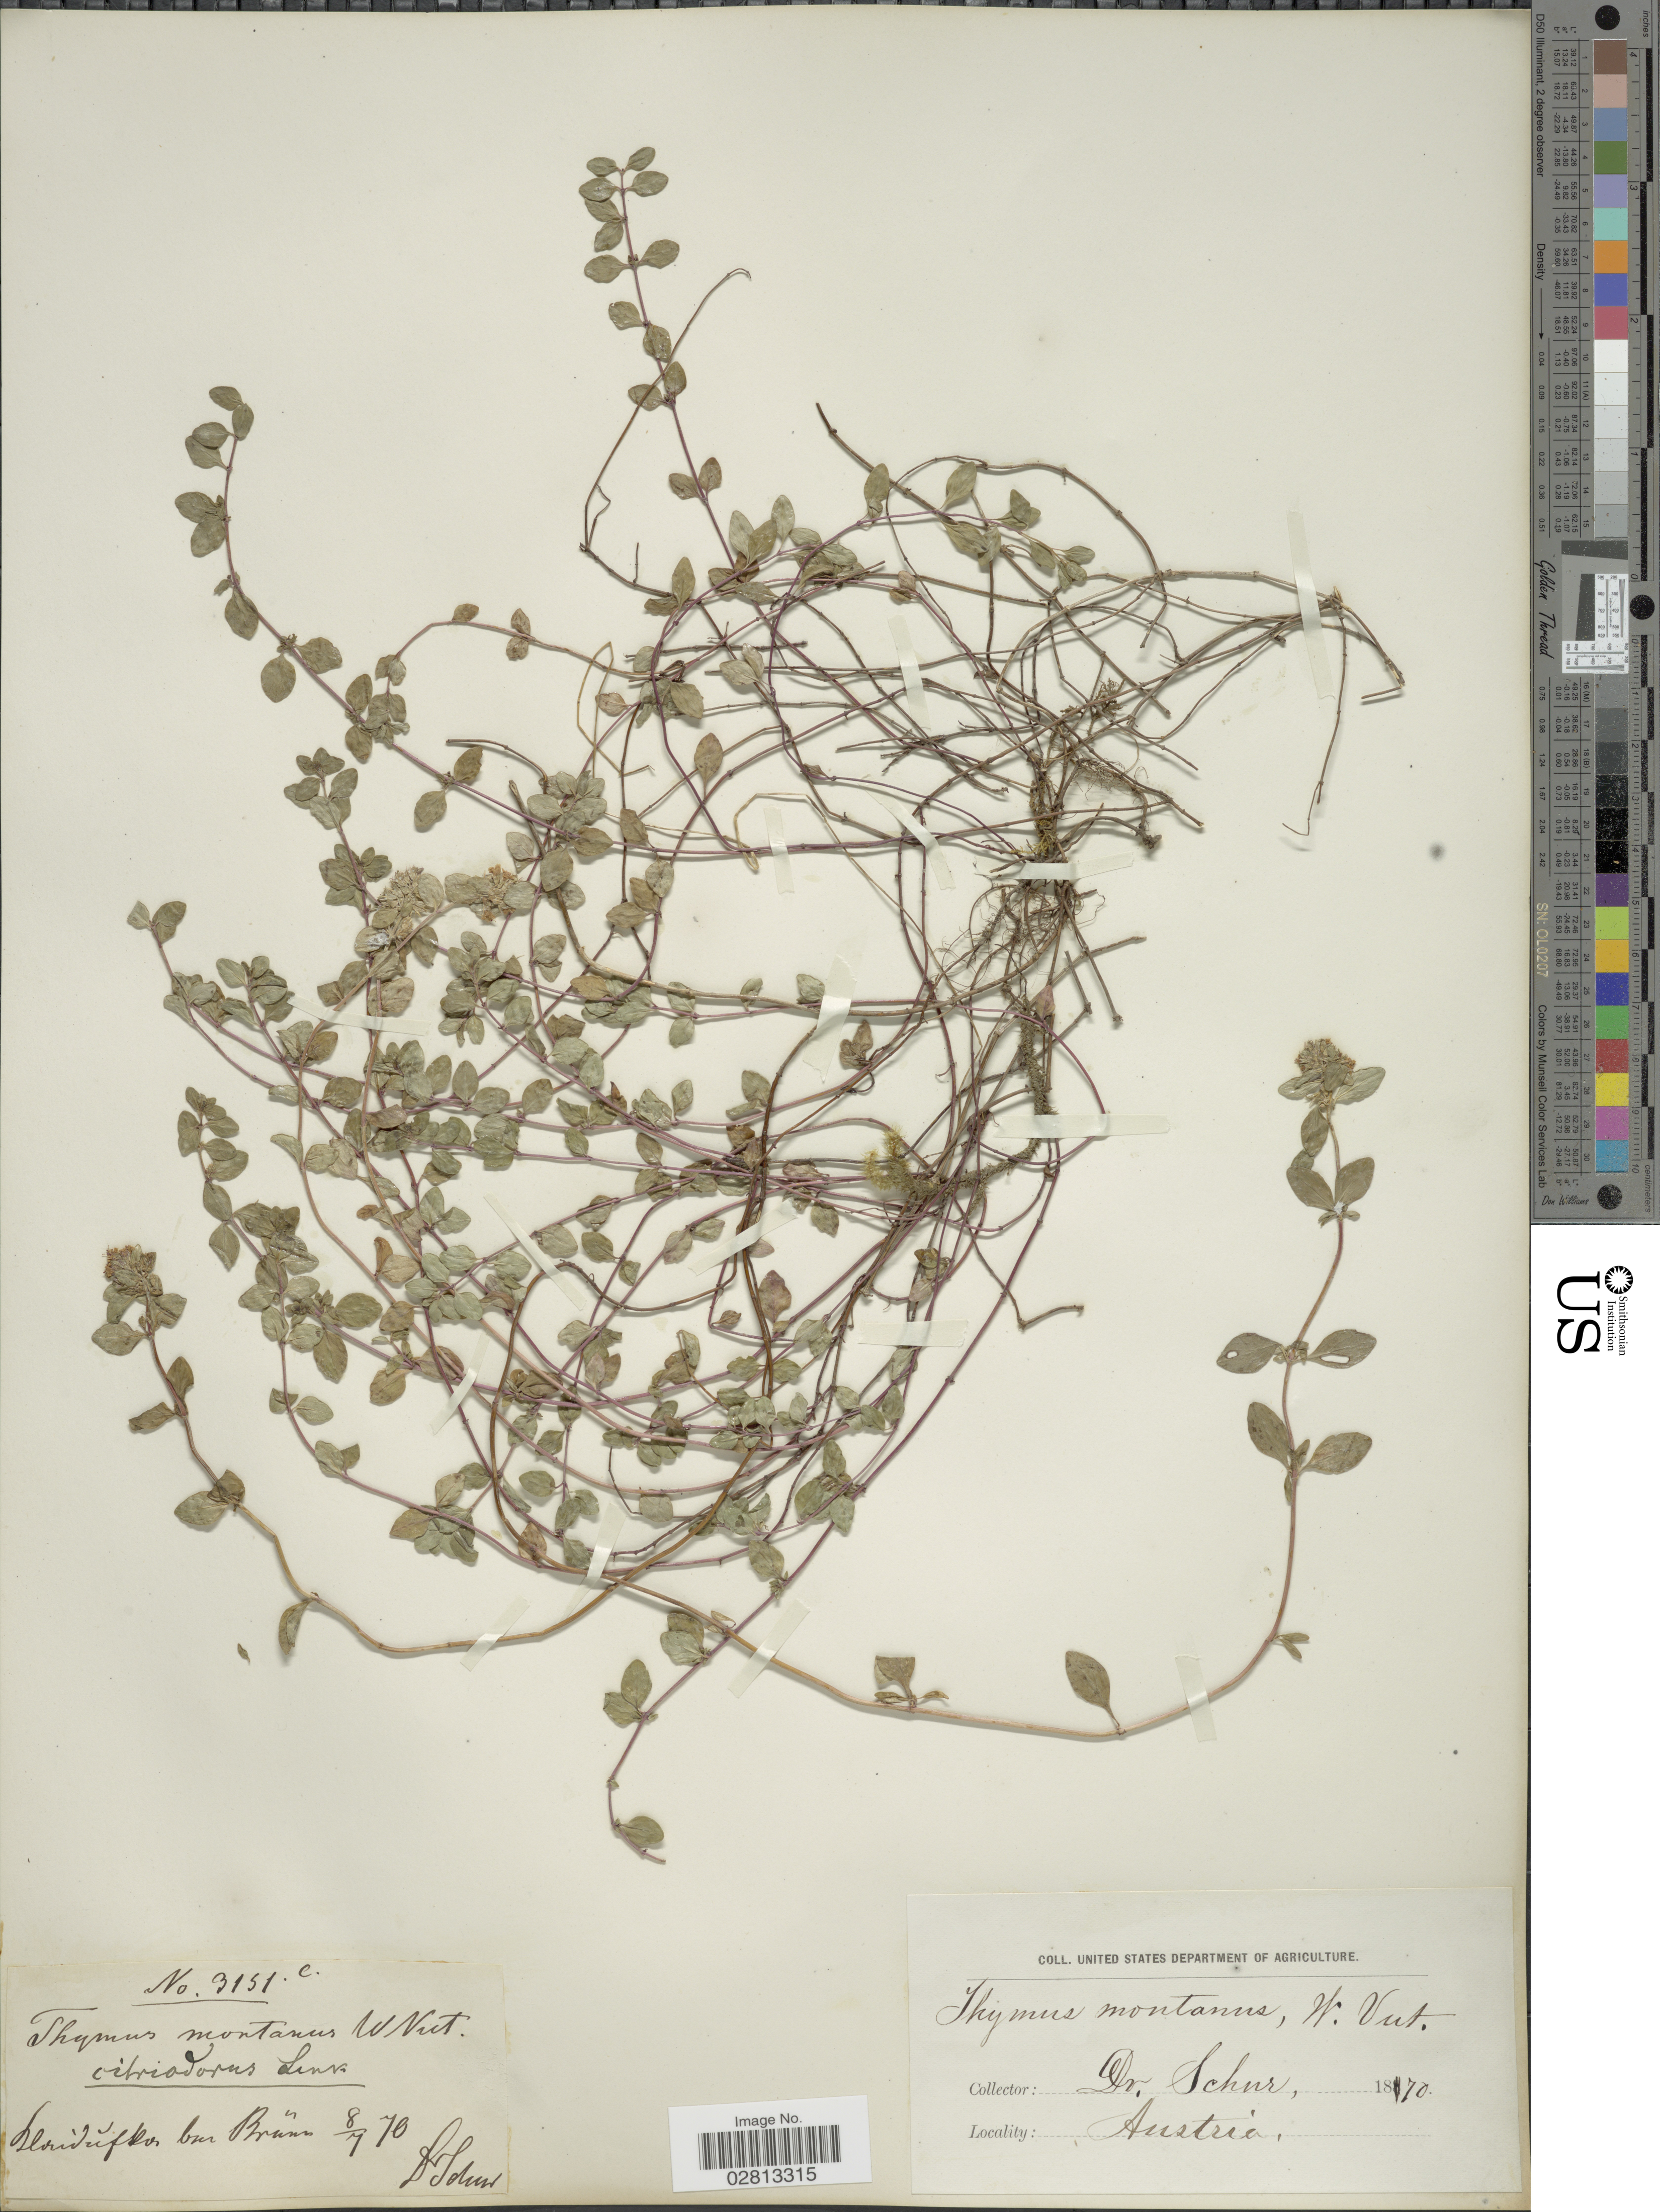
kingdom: Plantae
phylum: Tracheophyta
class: Magnoliopsida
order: Lamiales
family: Lamiaceae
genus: Thymus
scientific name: Thymus montanus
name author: Crantz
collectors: Schur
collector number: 3151c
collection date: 1870-07-08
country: Austria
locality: Berindufen bun Braum. [interpreted]